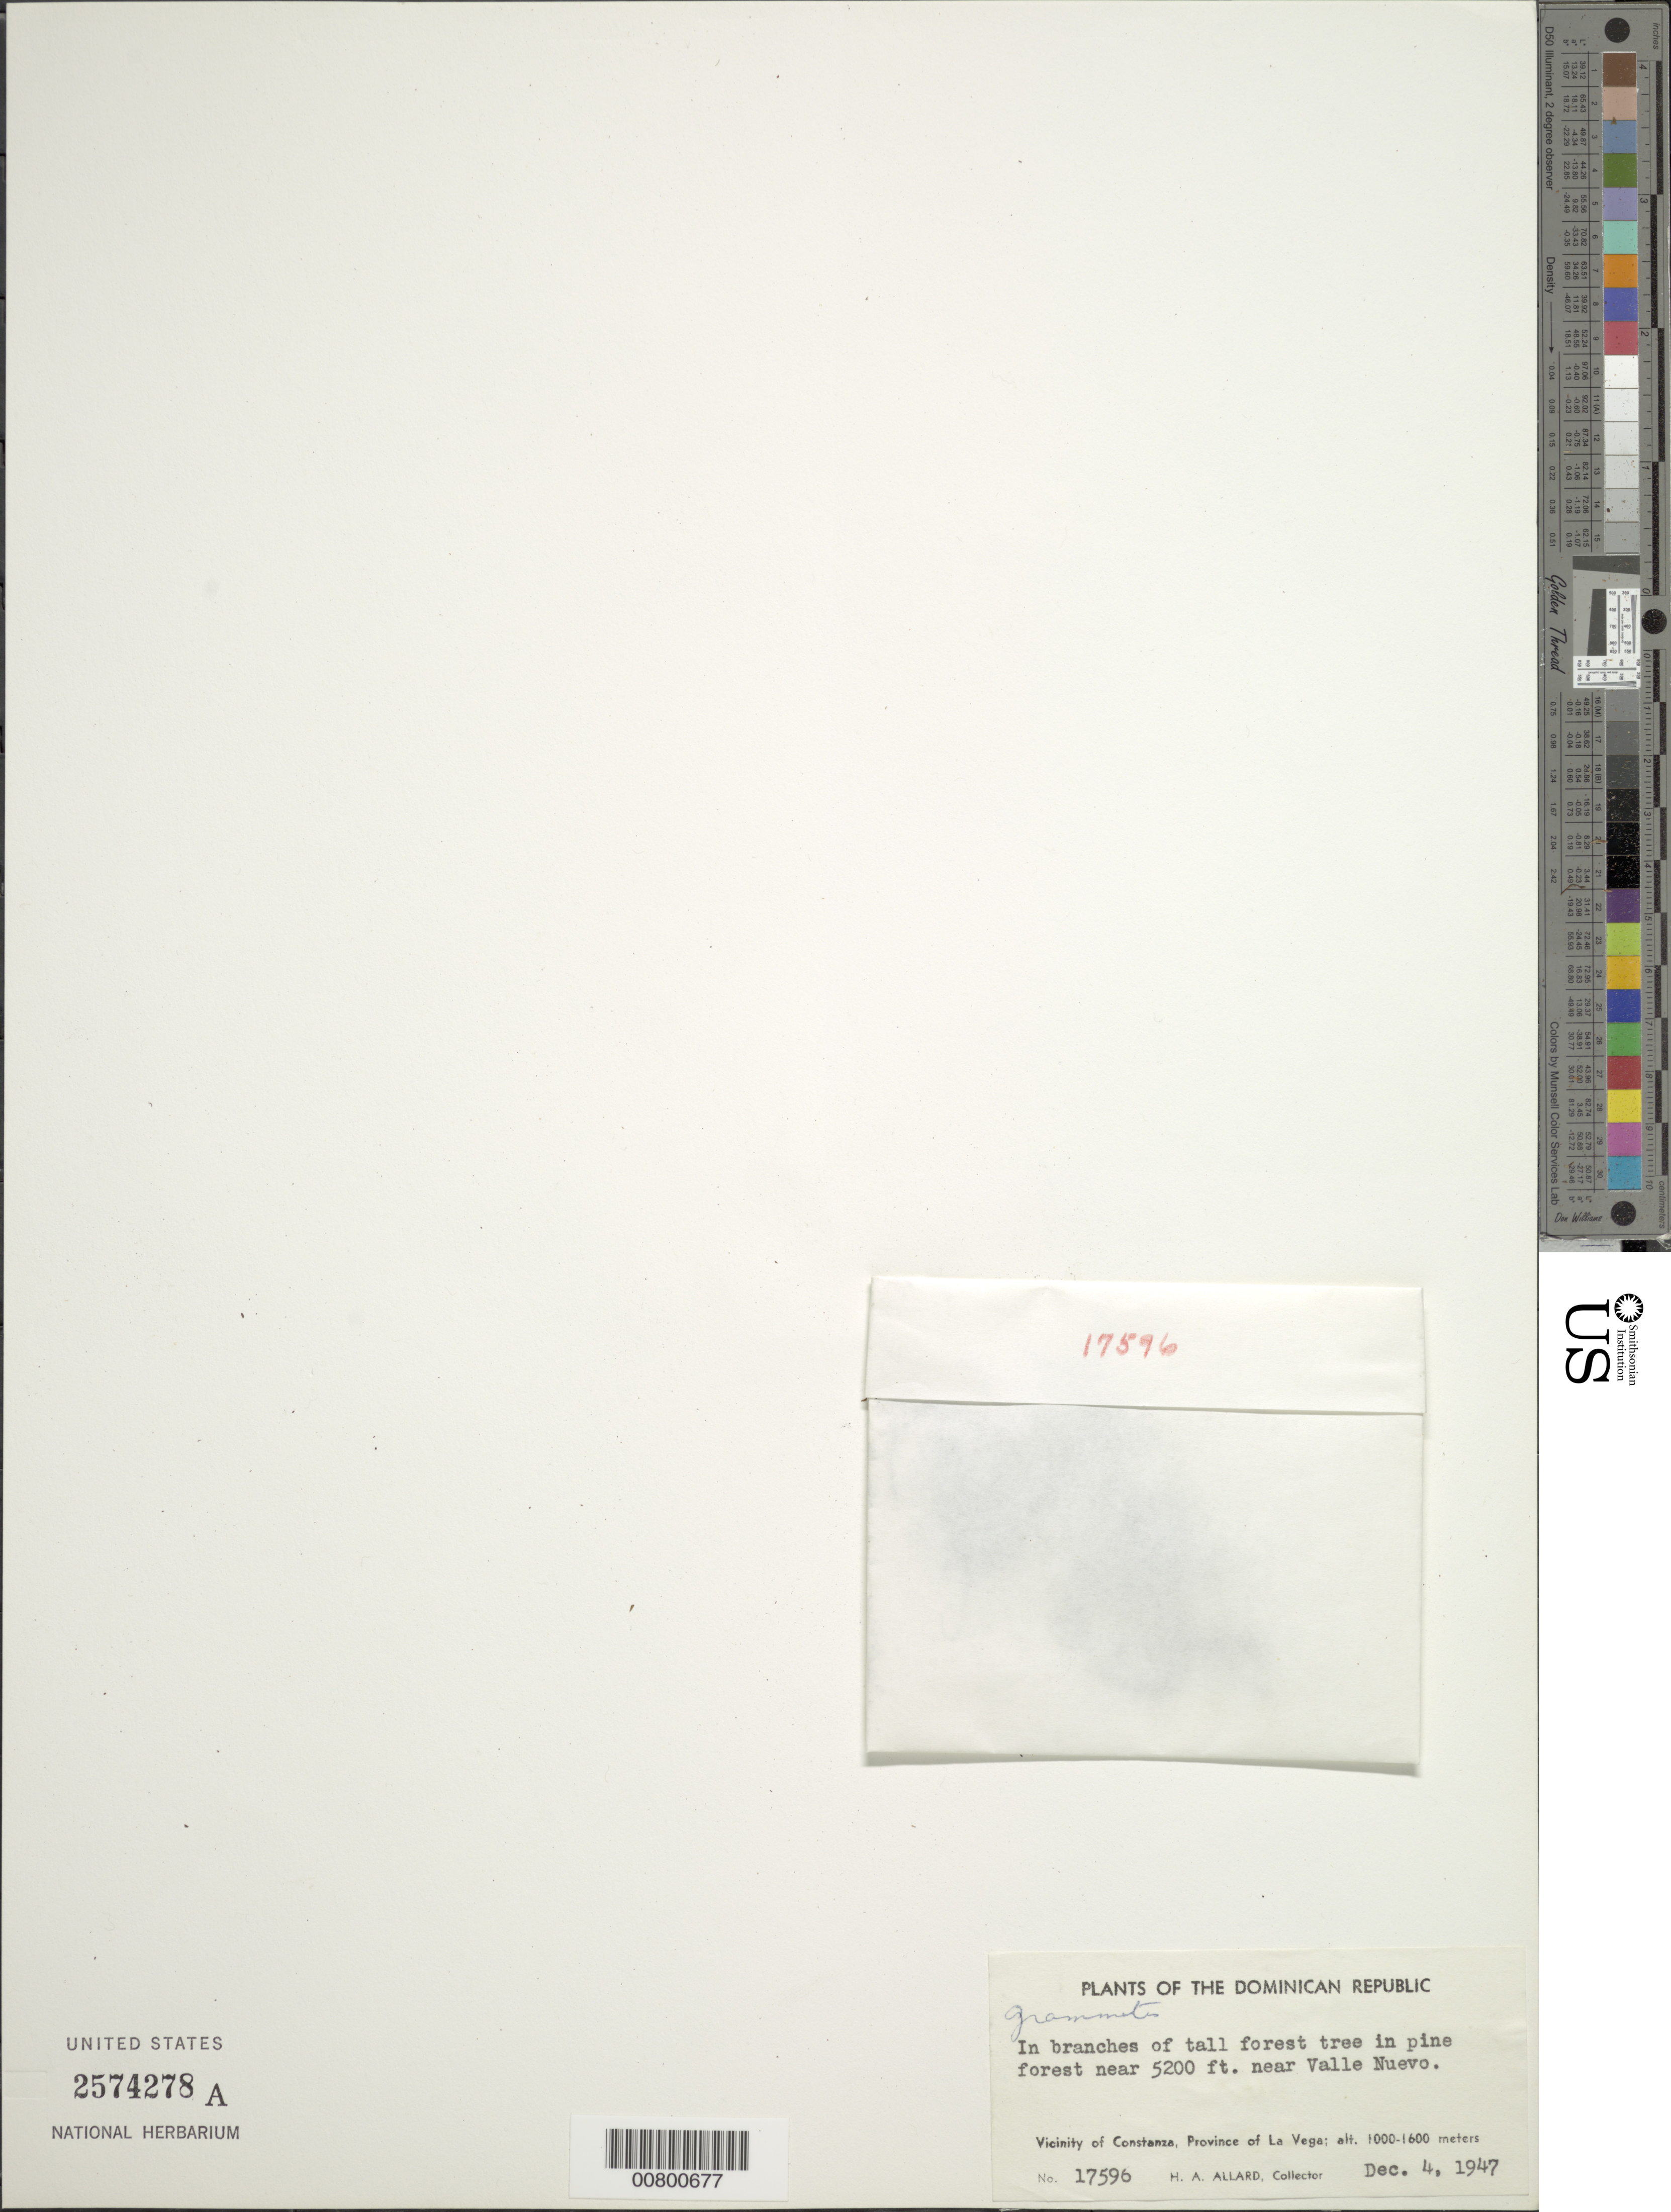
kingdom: Plantae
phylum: Tracheophyta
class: Polypodiopsida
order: Polypodiales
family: Polypodiaceae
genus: Grammitis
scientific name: Grammitis sp.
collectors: H. A. Allard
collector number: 17596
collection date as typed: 04 Dec 1947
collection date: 1947-12-04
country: Dominican Republic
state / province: La Vega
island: Hispaniola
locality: Valle Nuevo, Constanza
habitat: Pine forest, in branches of tall forest tree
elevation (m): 1585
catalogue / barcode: US 2574278A